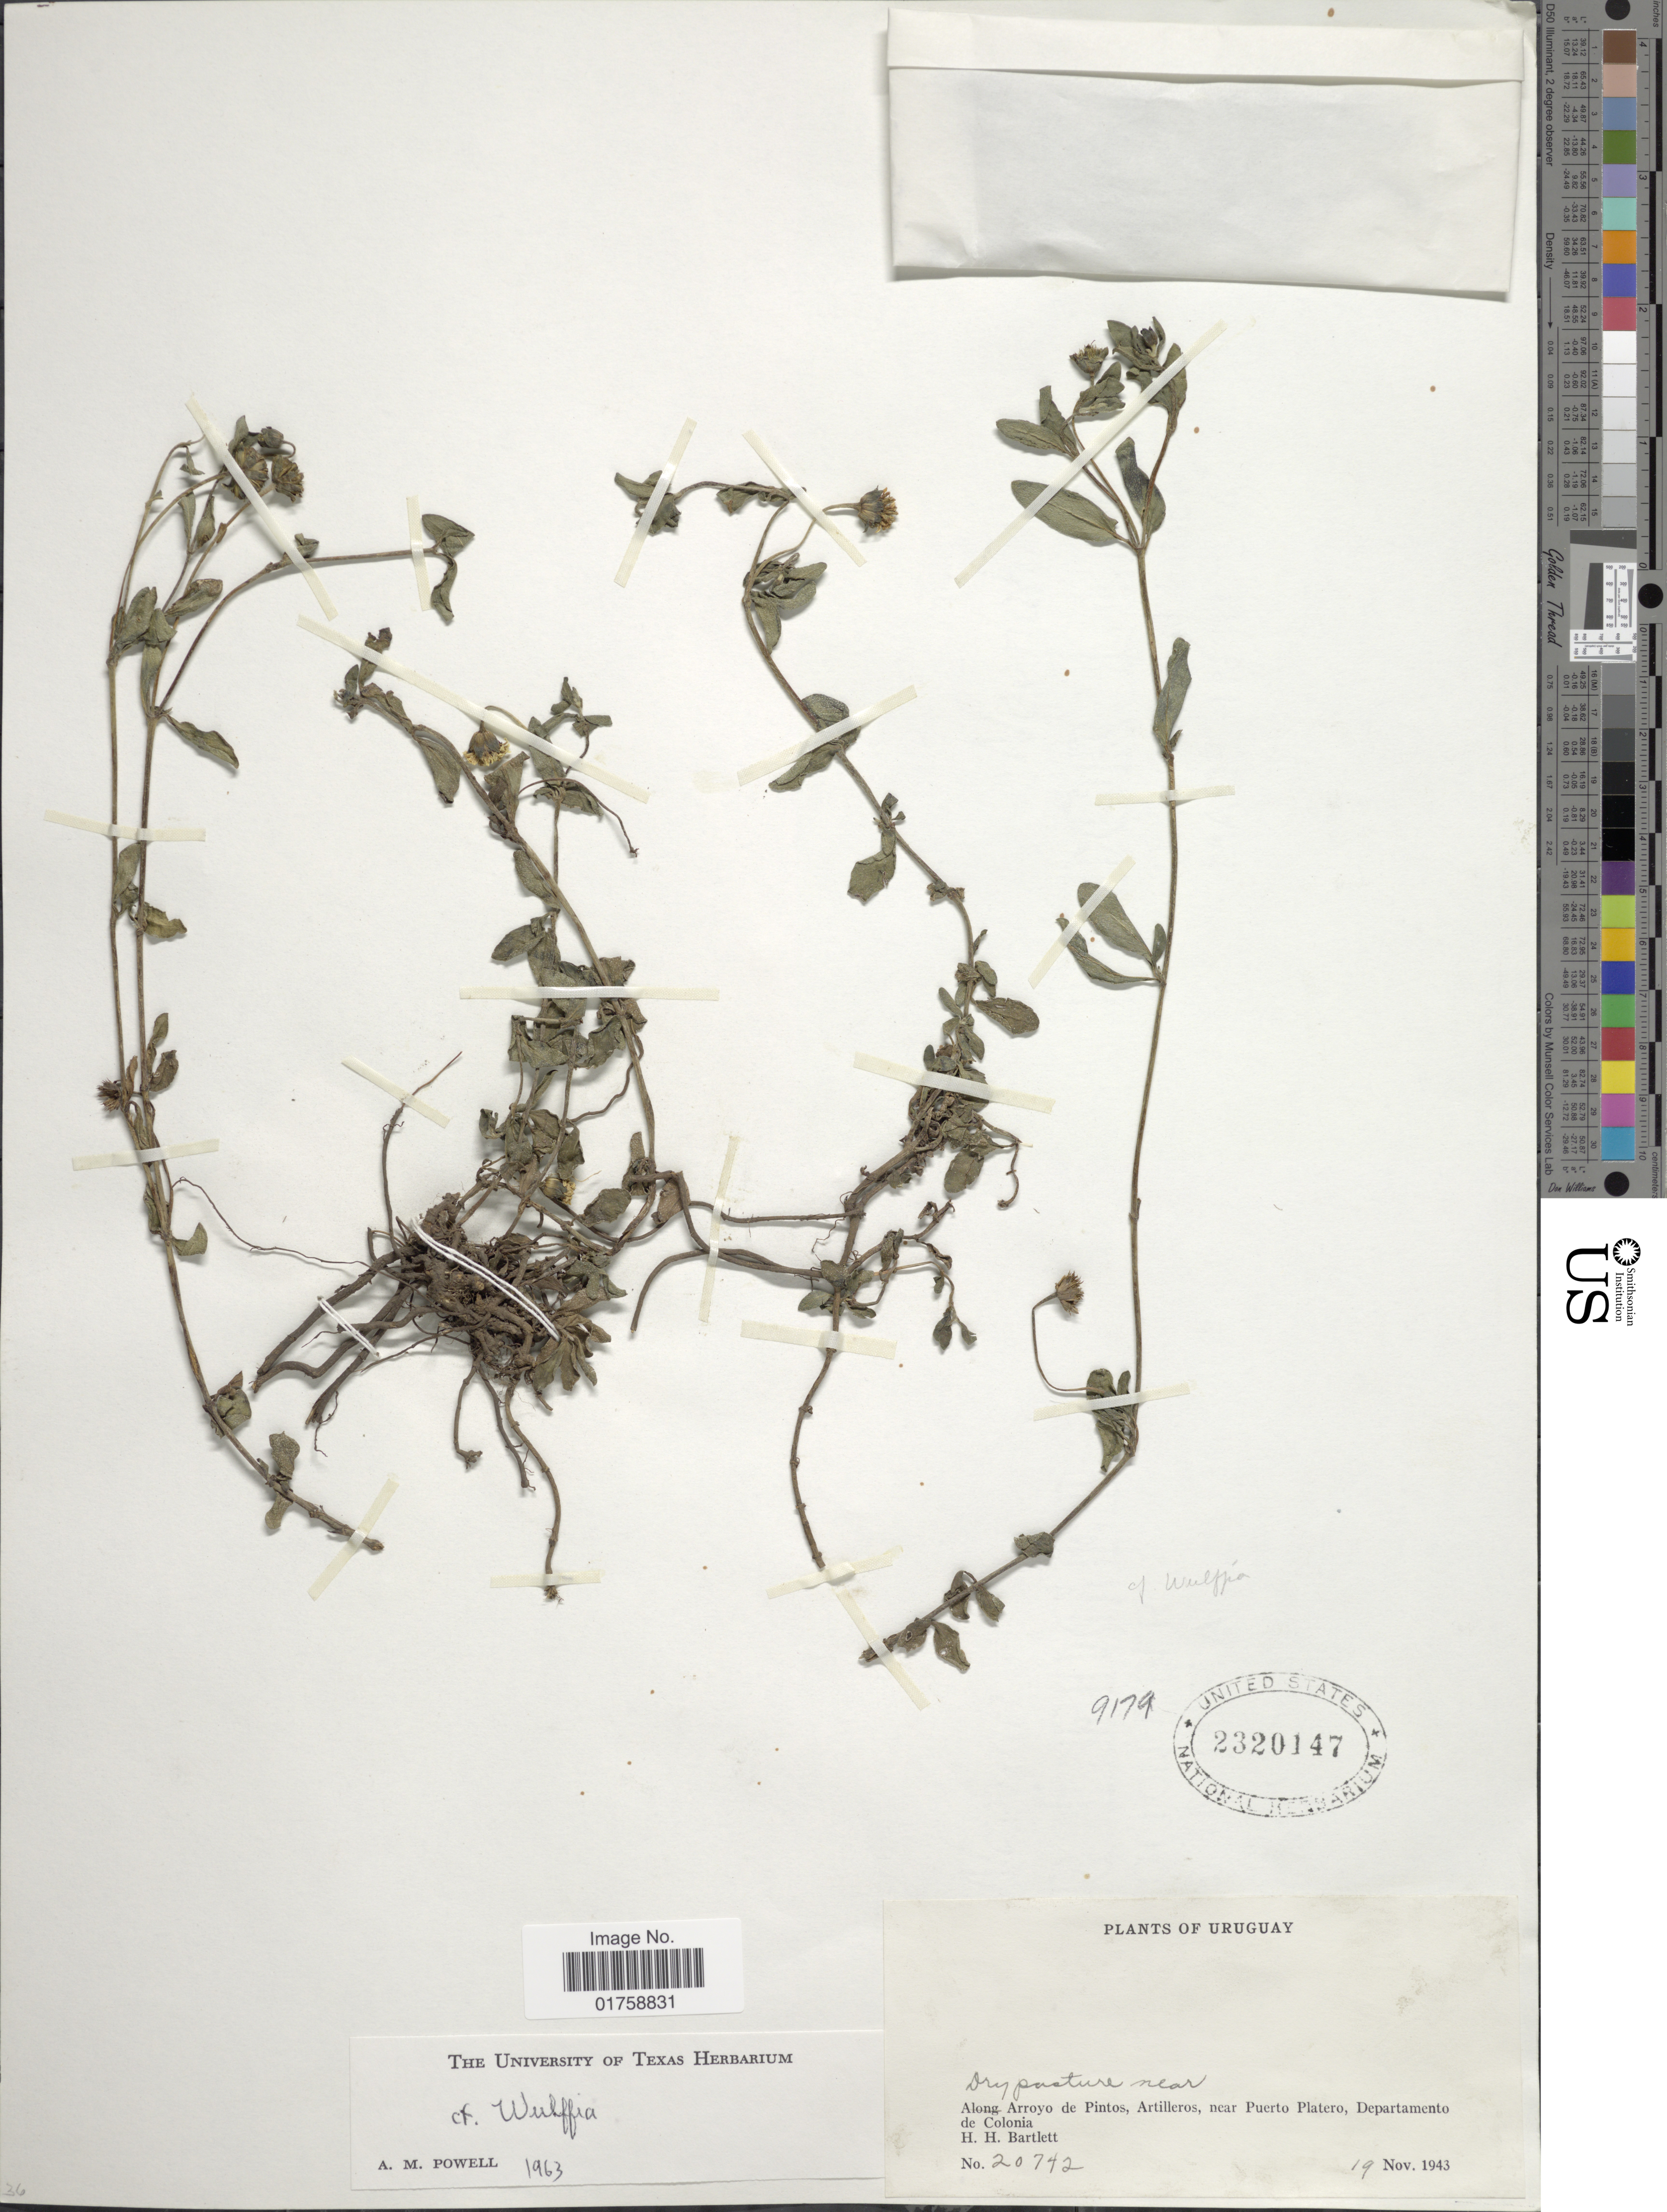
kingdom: Plantae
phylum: Tracheophyta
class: Magnoliopsida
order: Asterales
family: Asteraceae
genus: Eclipta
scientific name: Eclipta bellidioides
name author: (Spreng.) Sch. Bip. & S.F. Blake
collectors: H. H. Bartlett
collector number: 20742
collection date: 1943-11-19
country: Uruguay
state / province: Colonia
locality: Arroyo de Pintos, Artilleros, near Puerto Platero, Departamento de Colonia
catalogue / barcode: US 2320147